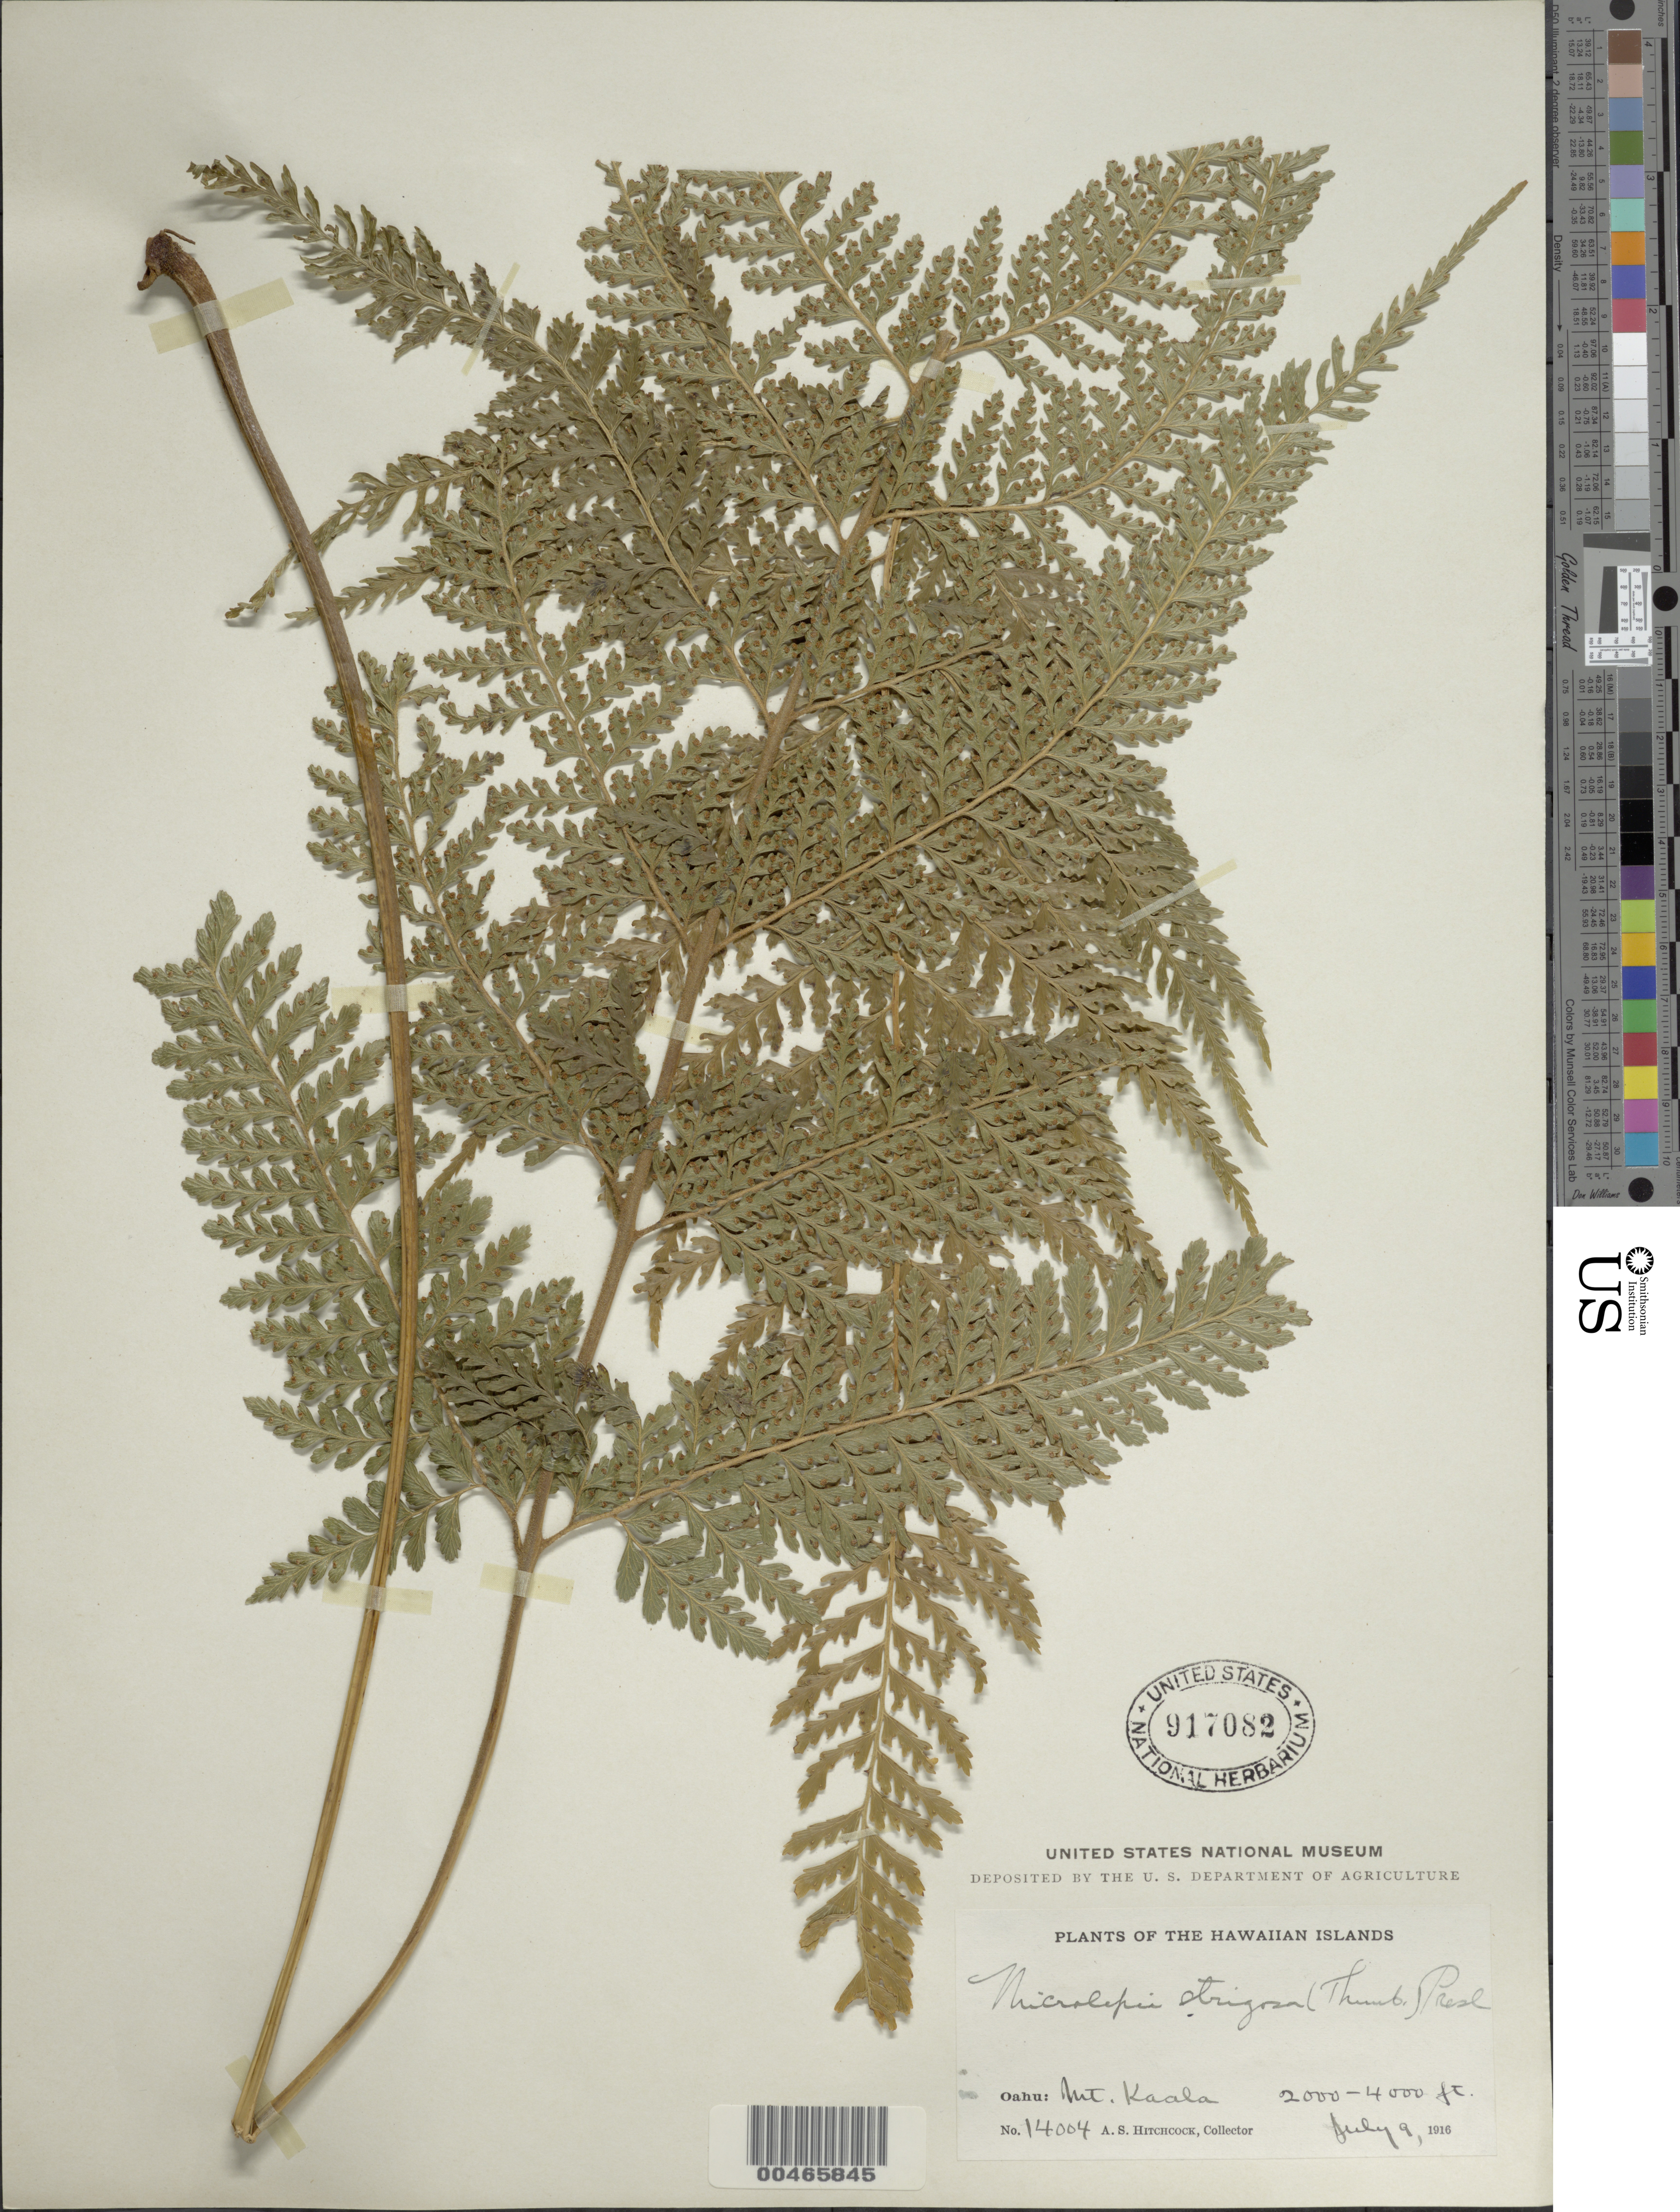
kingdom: Plantae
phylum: Tracheophyta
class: Polypodiopsida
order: Polypodiales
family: Dennstaedtiaceae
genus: Microlepia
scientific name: Microlepia strigosa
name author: (Thunb.) J. Presl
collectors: A. S. Hitchcock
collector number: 14004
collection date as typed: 9 Jul 1916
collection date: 1916-07-09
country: United States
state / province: Hawaii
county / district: Honolulu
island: Oahu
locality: Mt. Kaala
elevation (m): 610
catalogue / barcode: US 917082